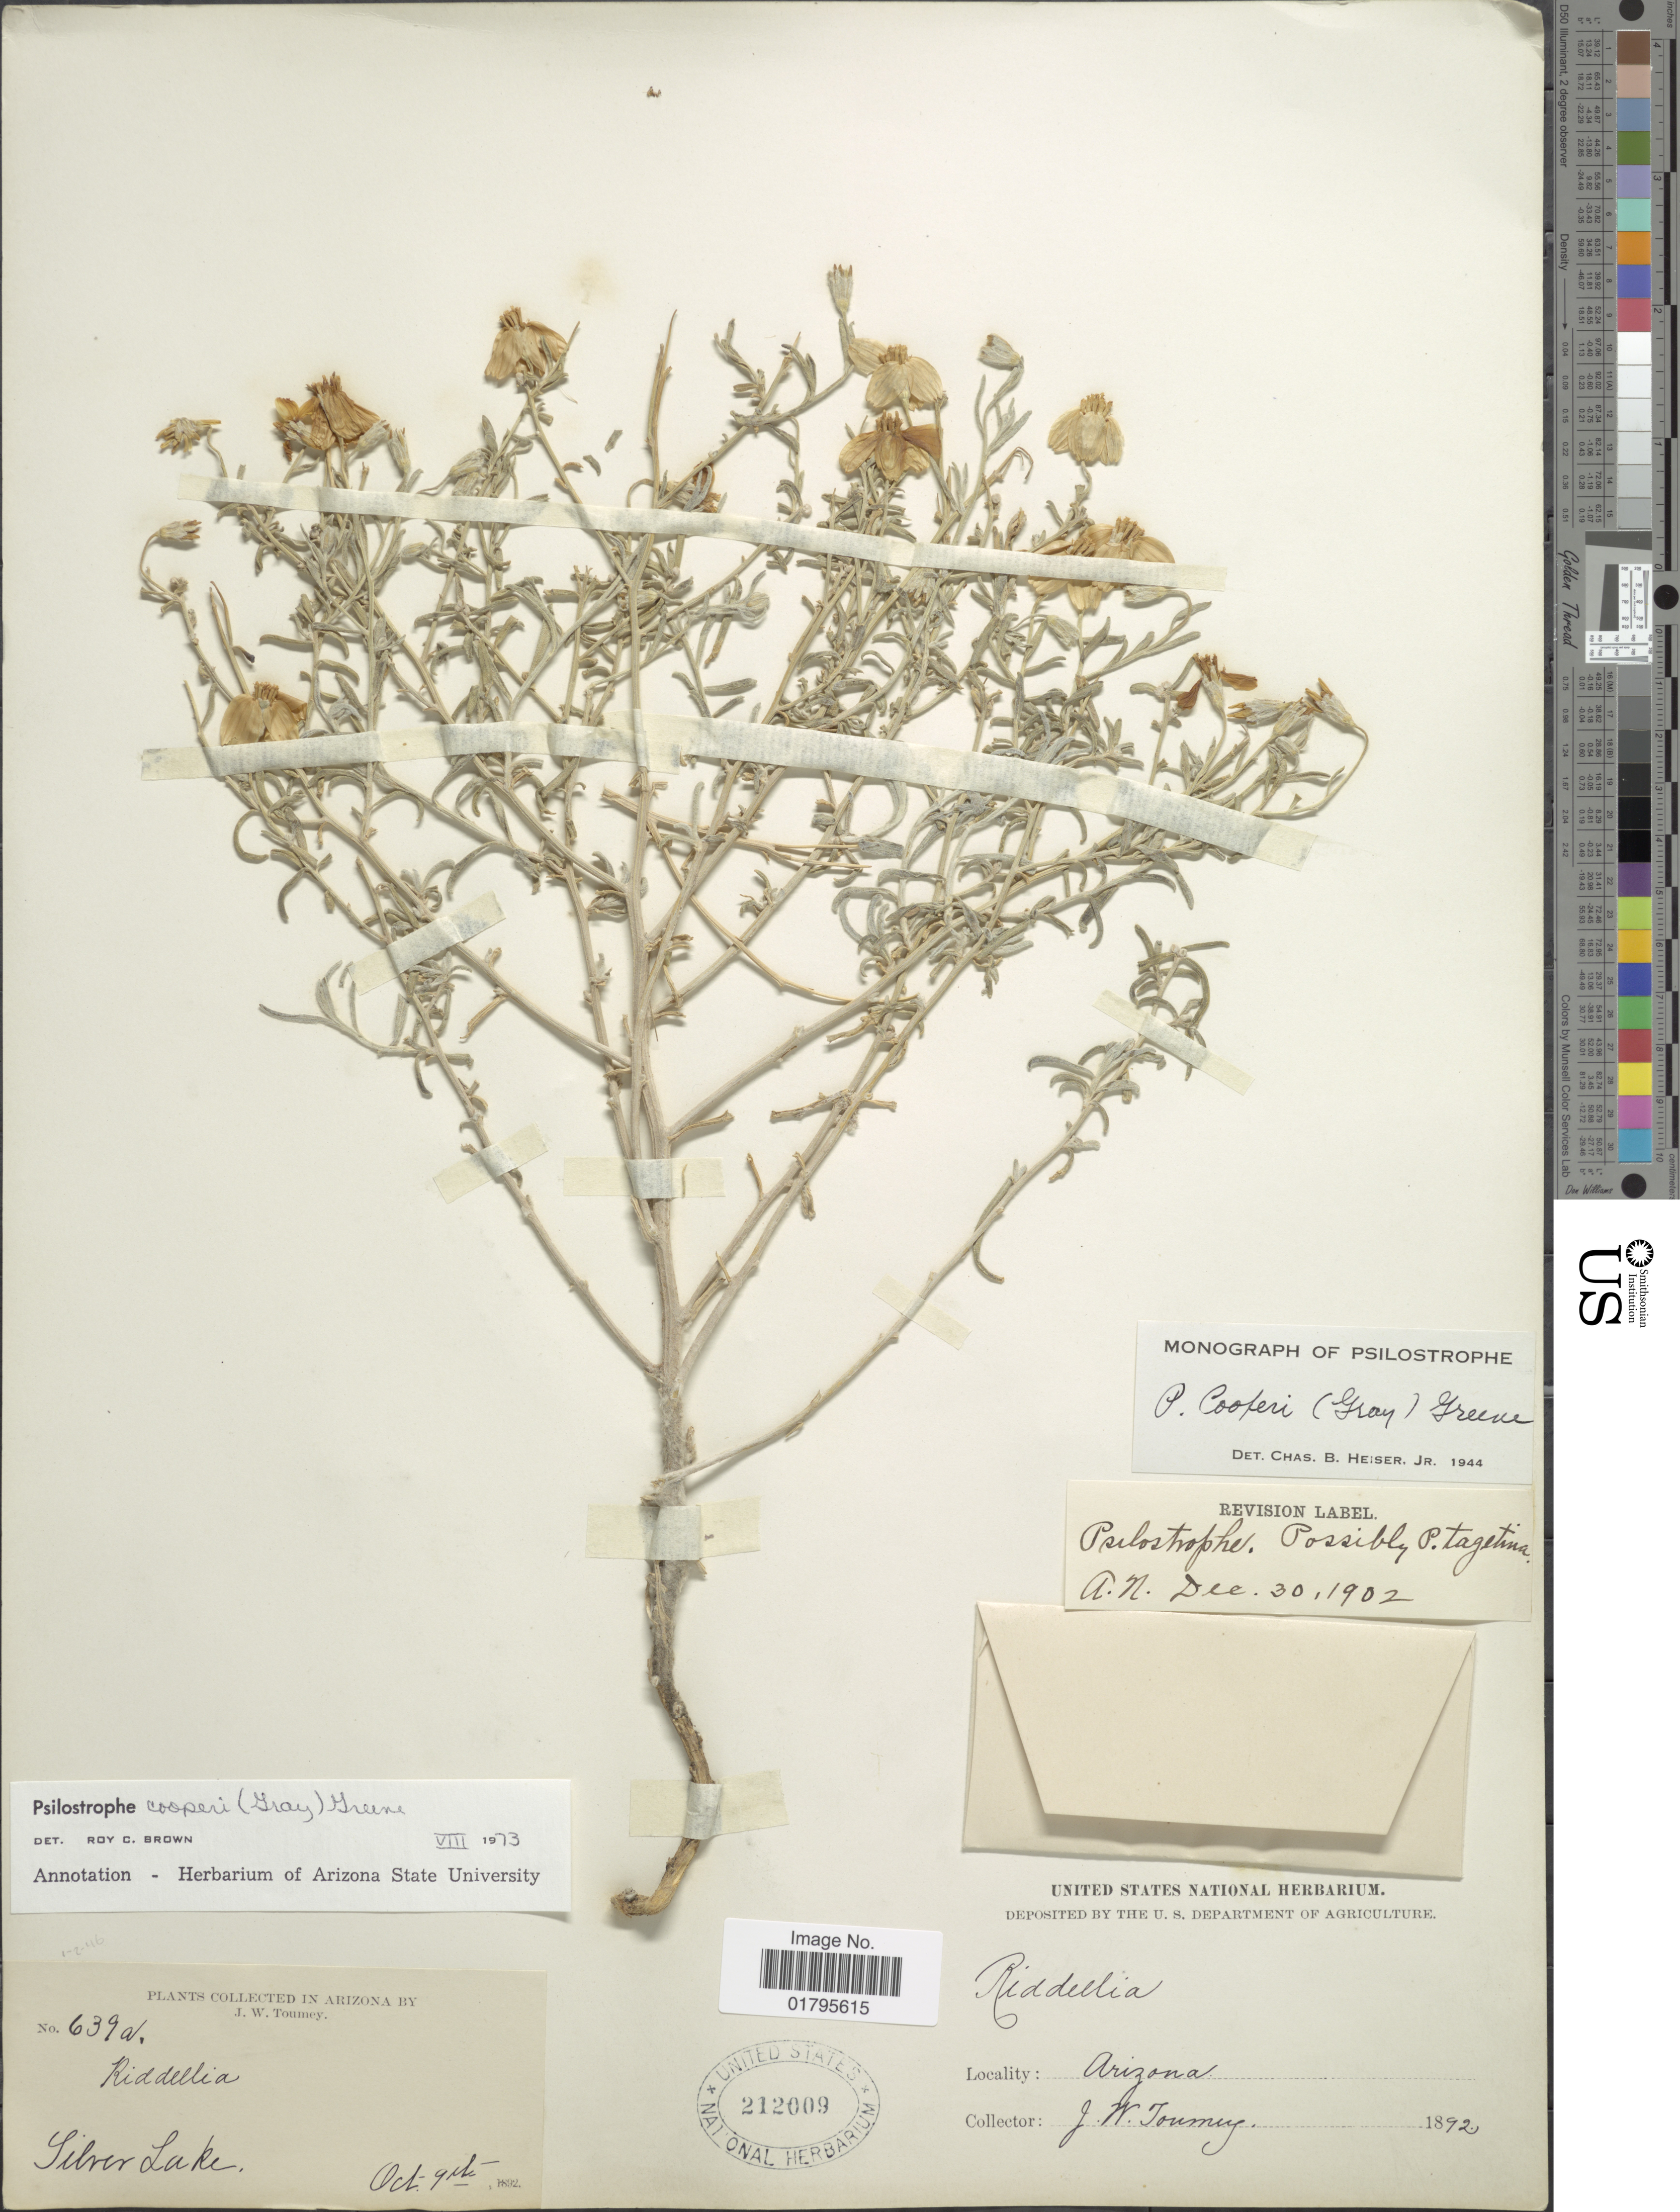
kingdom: Plantae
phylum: Tracheophyta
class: Magnoliopsida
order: Asterales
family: Asteraceae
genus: Psilostrophe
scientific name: Psilostrophe cooperi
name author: (A. Gray) Greene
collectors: J. Tourney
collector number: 639a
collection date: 1892-10-09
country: United States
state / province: Arizona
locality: Silver lake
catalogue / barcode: US 212009